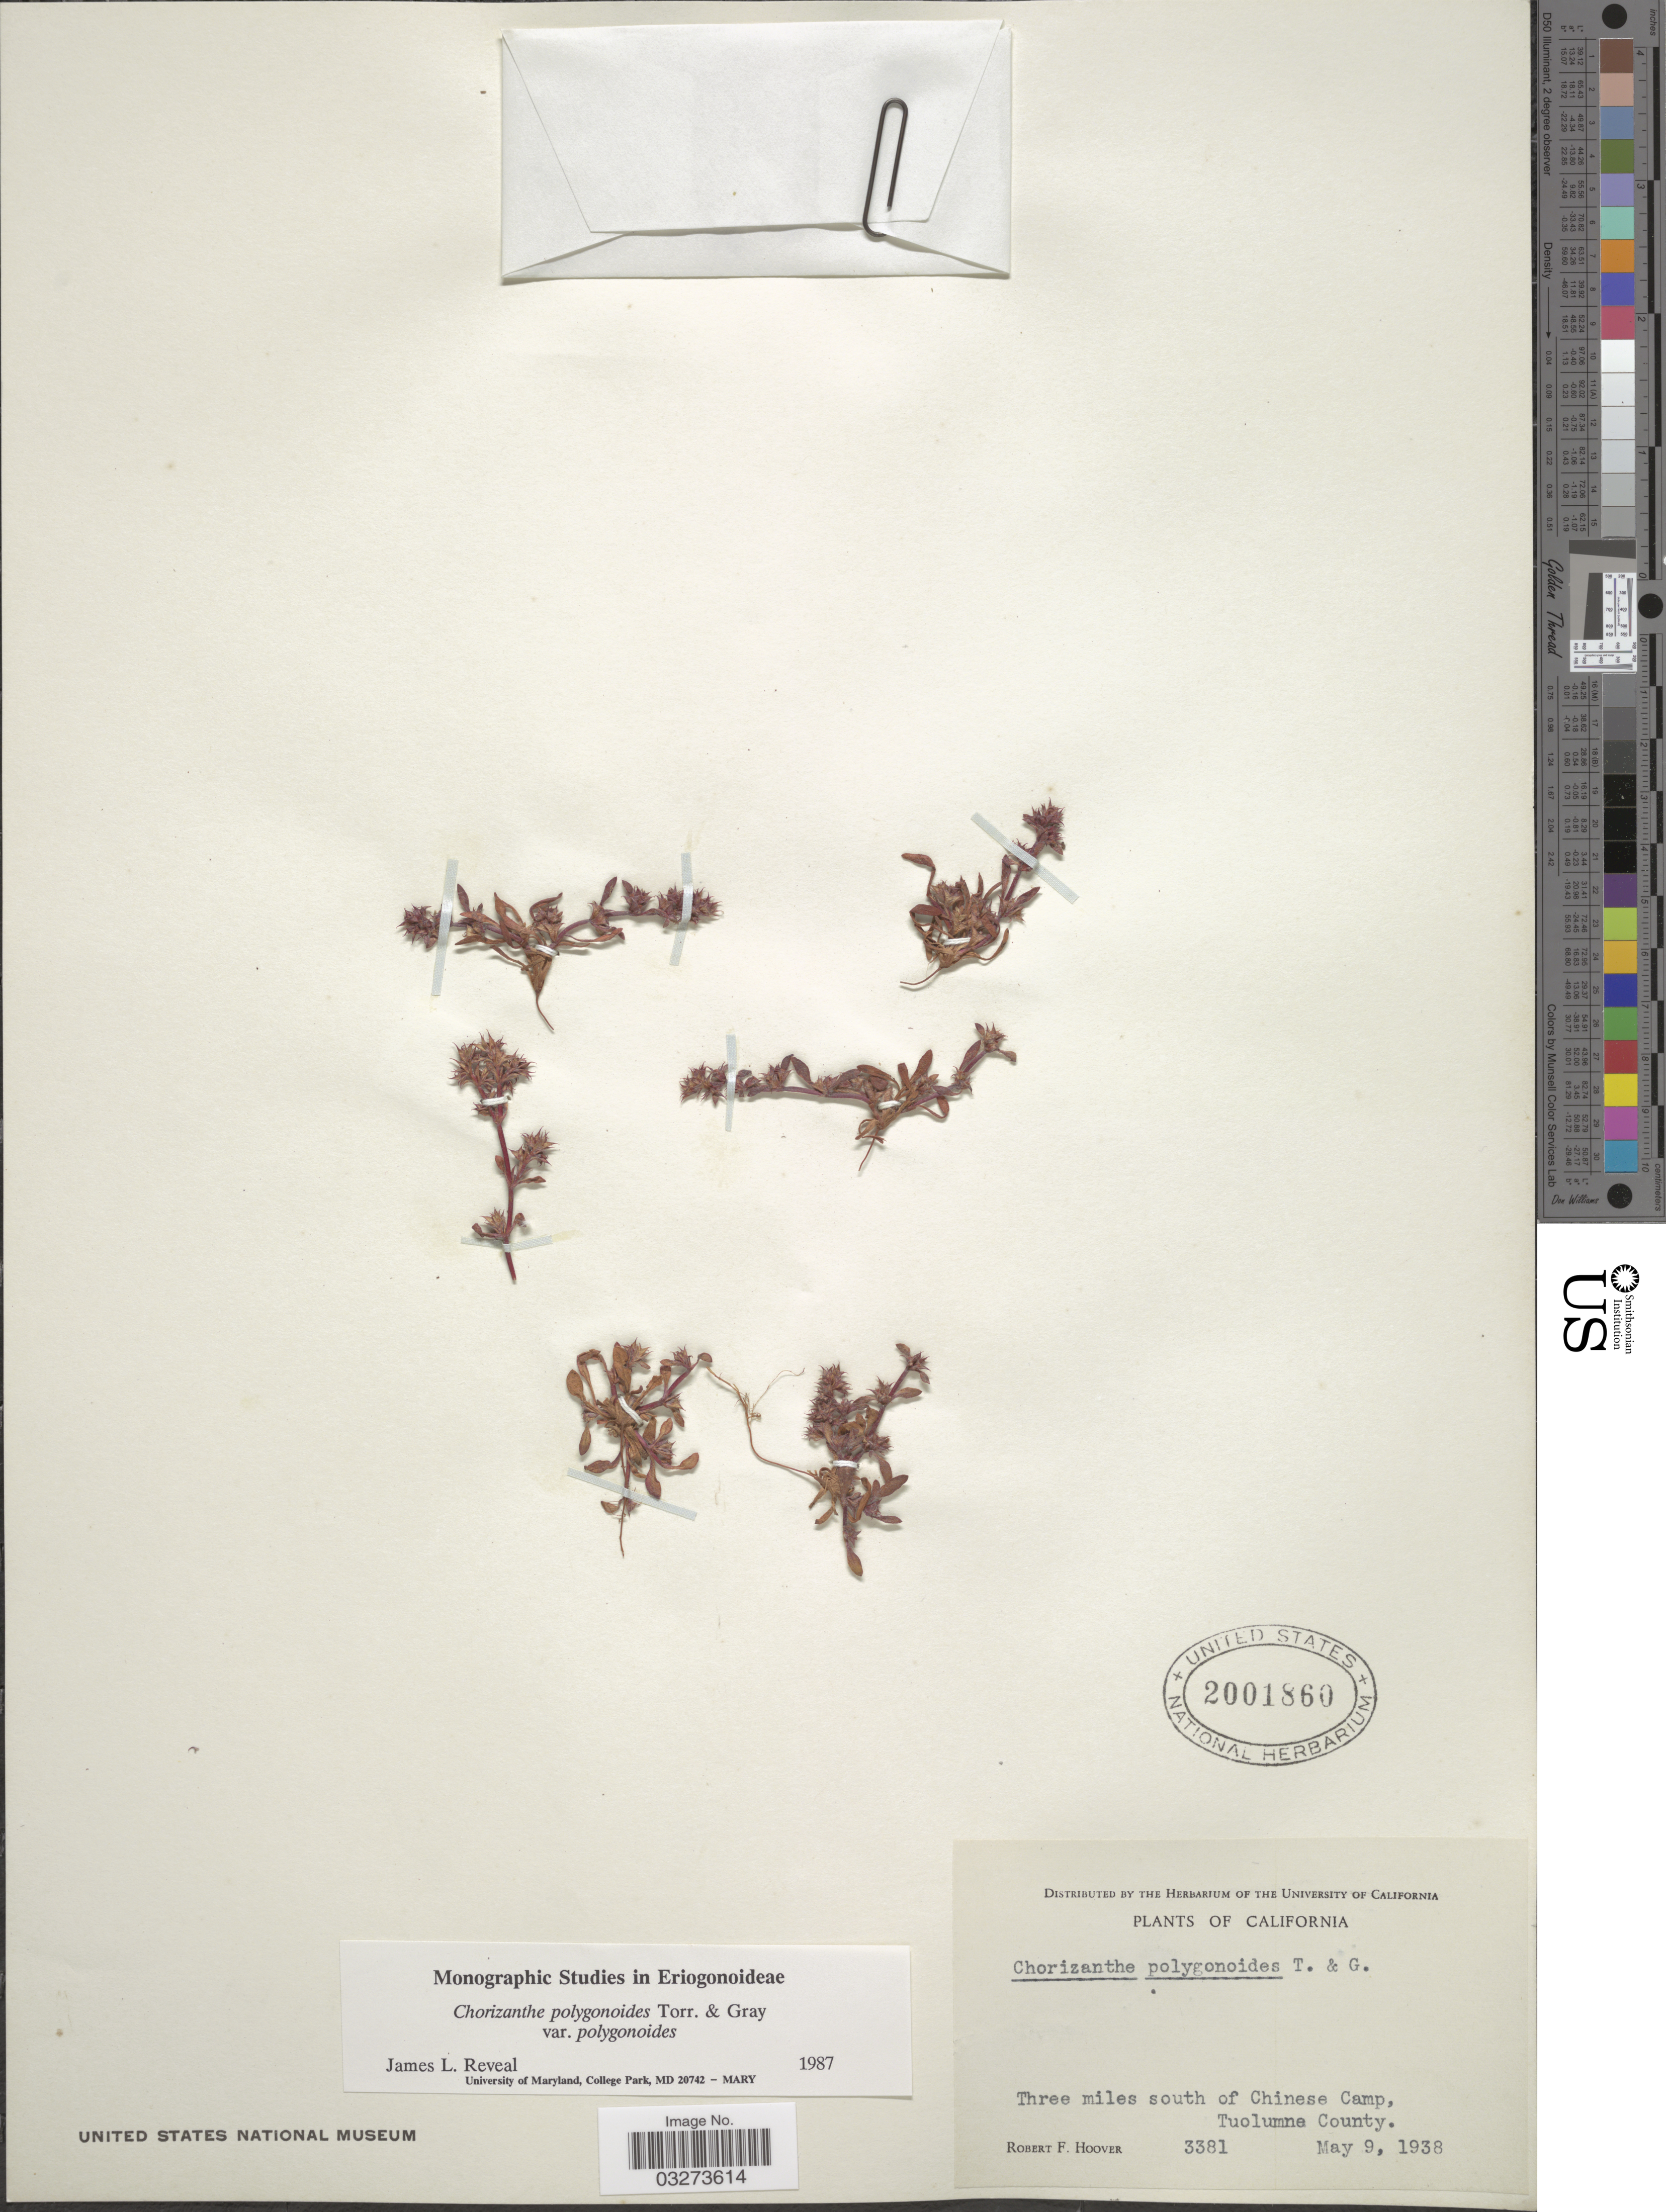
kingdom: Plantae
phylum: Tracheophyta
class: Magnoliopsida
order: Caryophyllales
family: Polygonaceae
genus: Chorizanthe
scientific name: Chorizanthe polygonoides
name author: Torr. & A. Gray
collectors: R. F. Hoover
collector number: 3381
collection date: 1938-05-09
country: United States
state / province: California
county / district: Tuolumne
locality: Three miles south of Chinese Camp, Tuolumne County.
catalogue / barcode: US 2001860